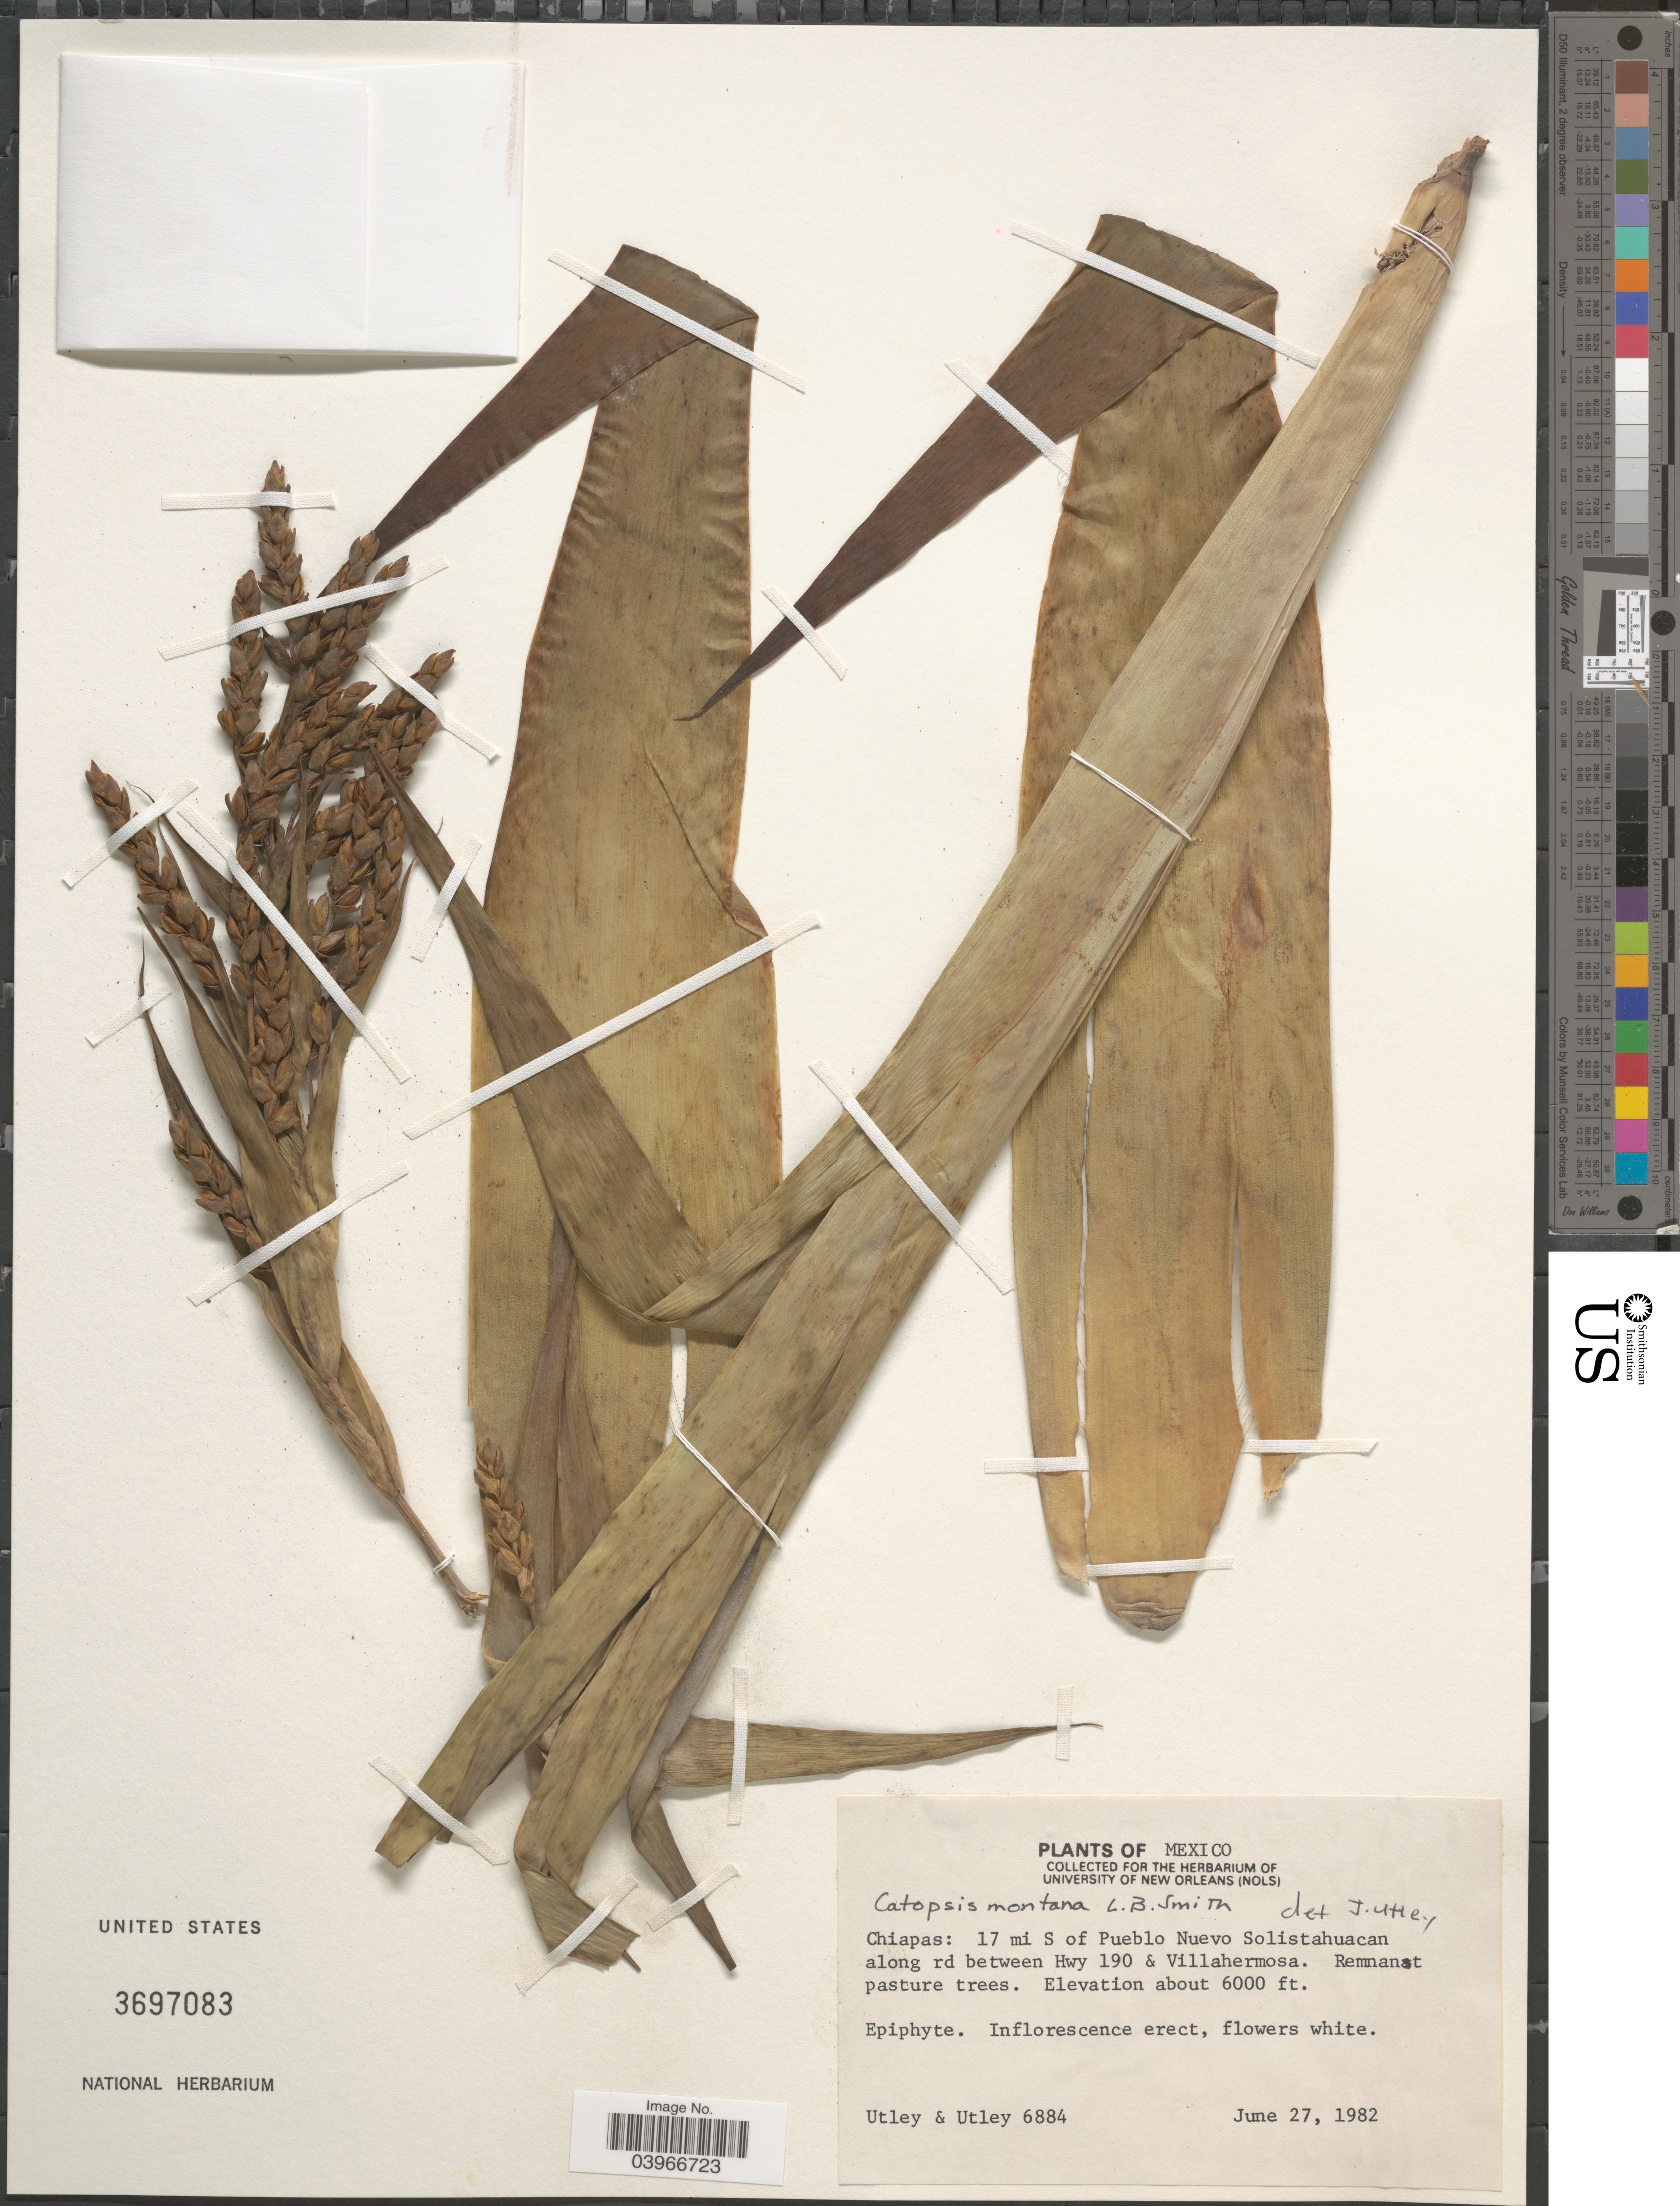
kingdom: Plantae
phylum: Tracheophyta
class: Liliopsida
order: Poales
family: Bromeliaceae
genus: Catopsis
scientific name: Catopsis montana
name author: L.B. Sm.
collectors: Utley & Utley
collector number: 6884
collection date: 1982-06-27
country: Mexico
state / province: Chiapas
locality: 17 mi S of Pueblo Nuevo Solistahuacan along rd between Hwy 190 & Villahermosa.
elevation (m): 1829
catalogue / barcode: US 3697083